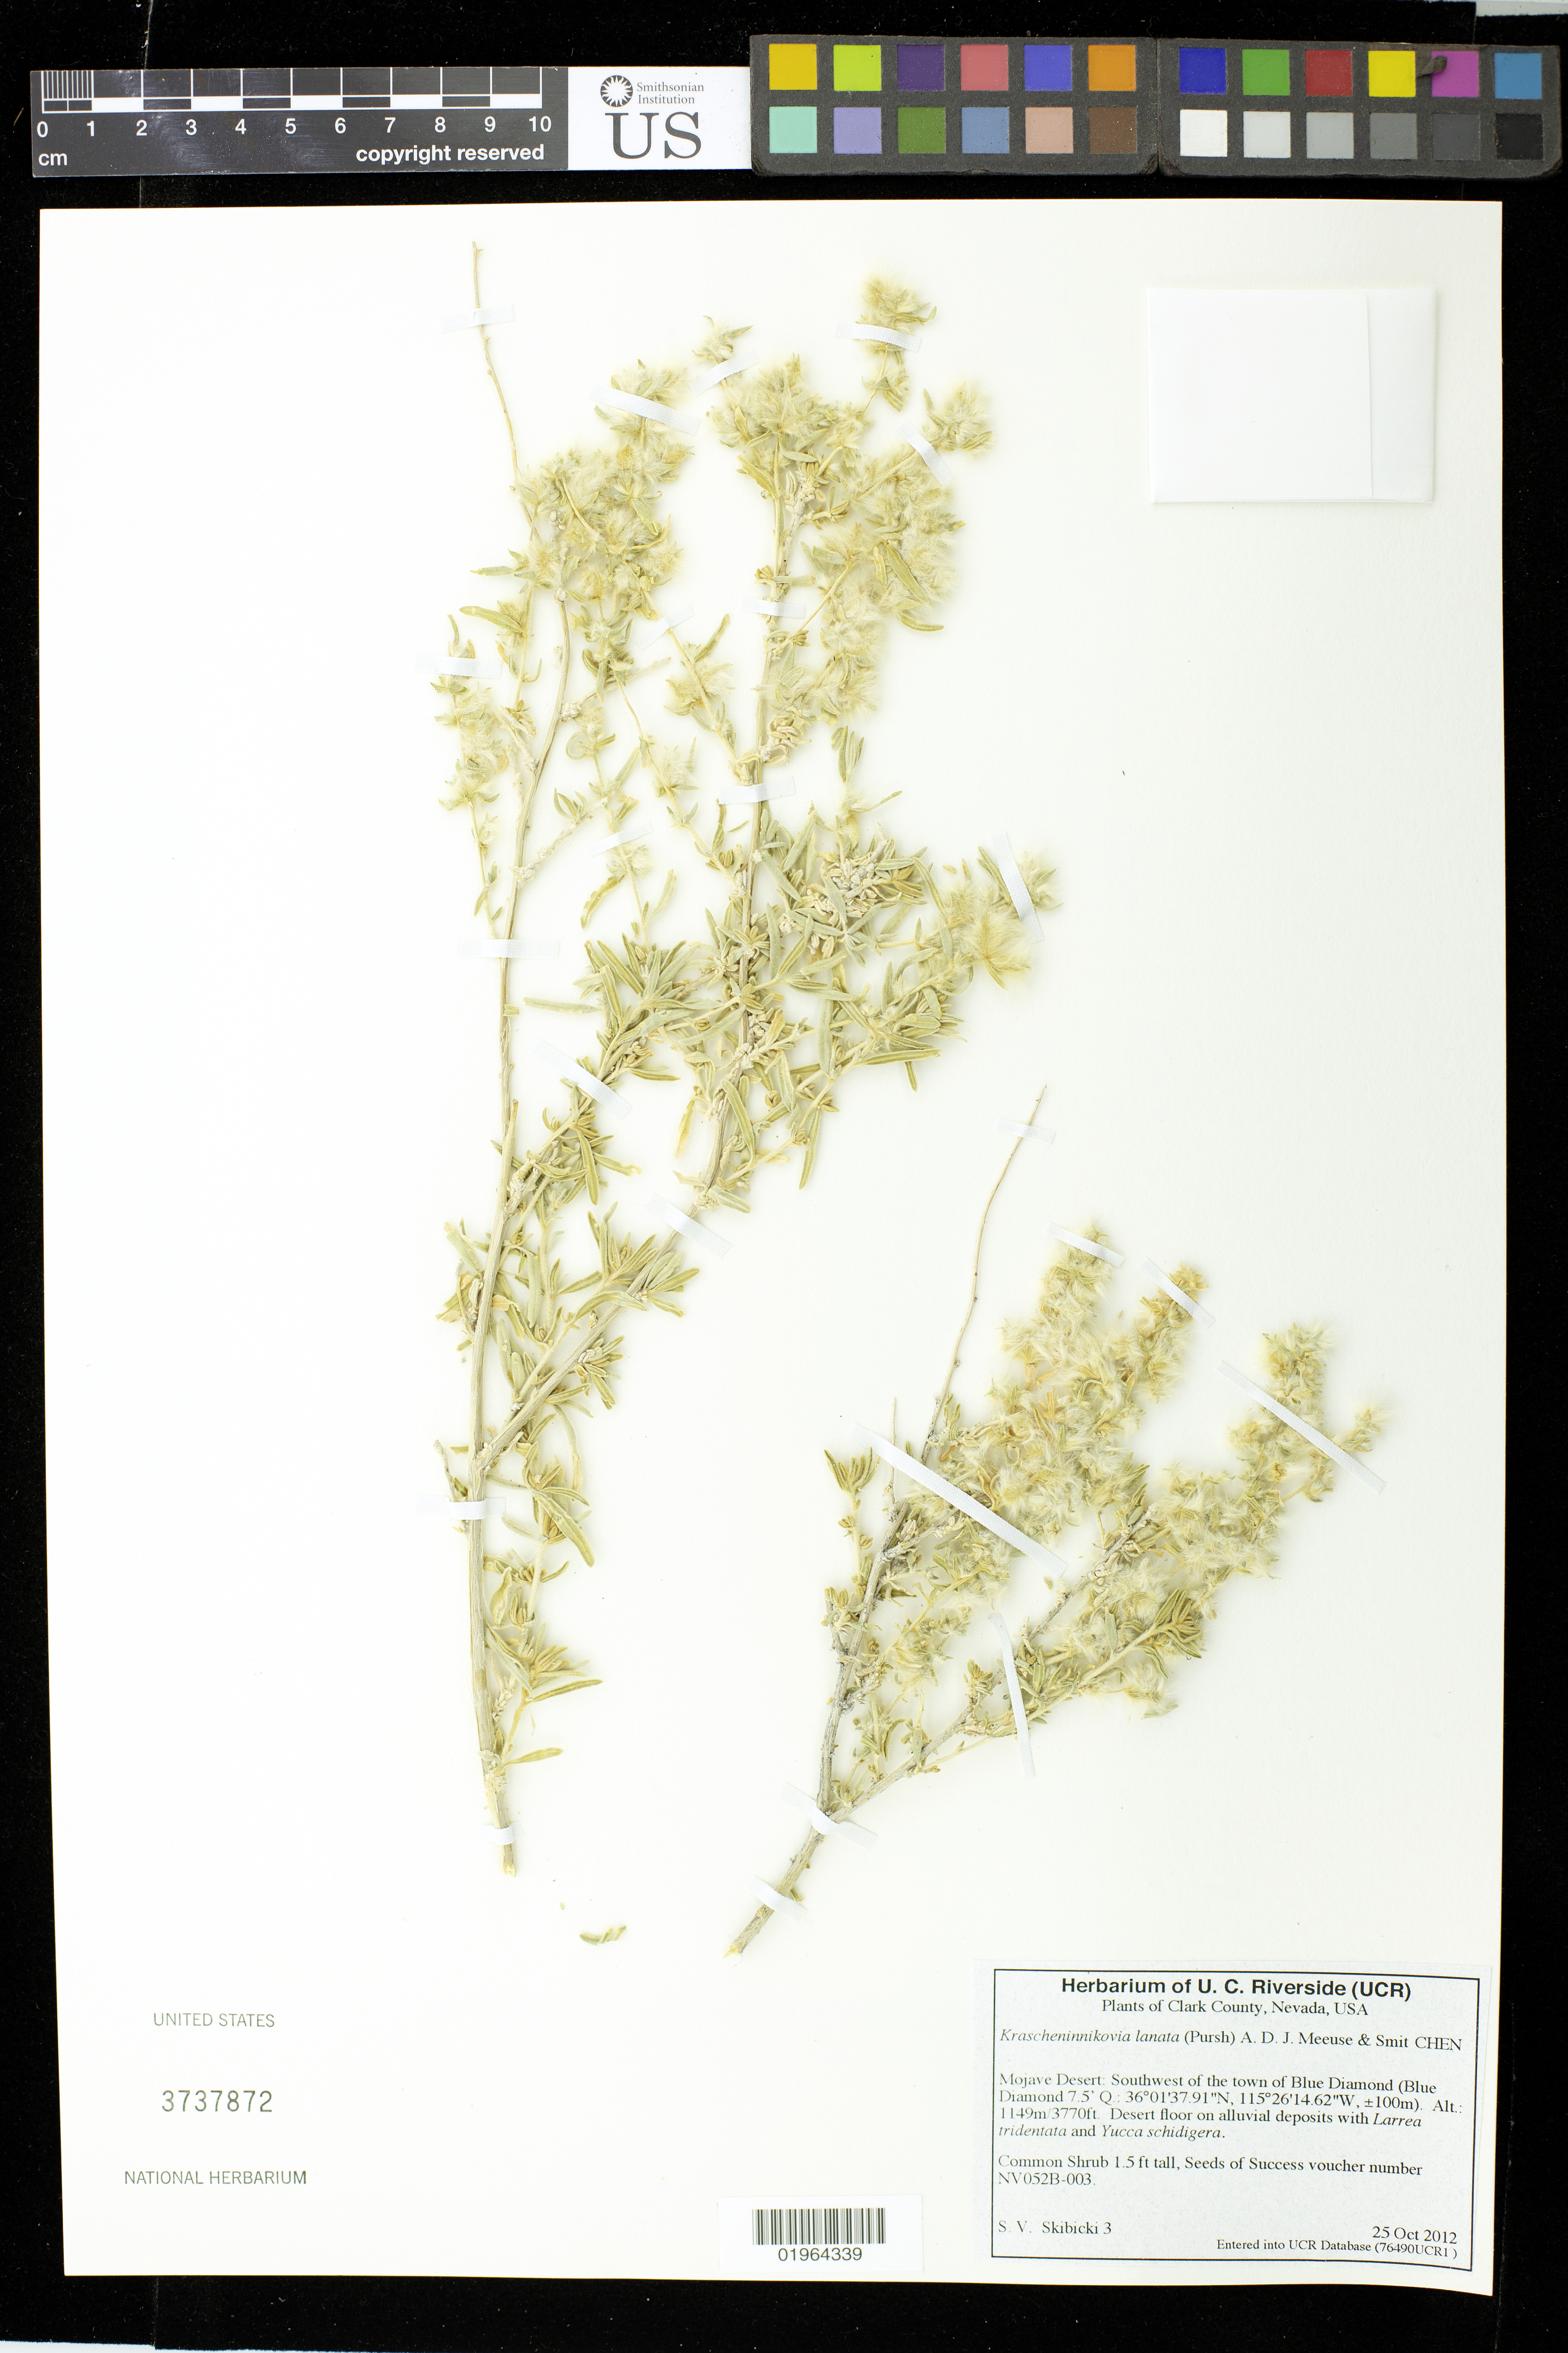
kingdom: Plantae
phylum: Tracheophyta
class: Magnoliopsida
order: Caryophyllales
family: Amaranthaceae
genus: Krascheninnikovia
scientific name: Krascheninnikovia lanata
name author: (Pursh) A. Meeuse & A.Smit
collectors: S. Skibicki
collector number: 3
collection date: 2012-10-25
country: United States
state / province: Nevada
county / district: Clark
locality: Mojave Desert, SW of the town of Blue Diamond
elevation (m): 1149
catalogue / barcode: US 3737872